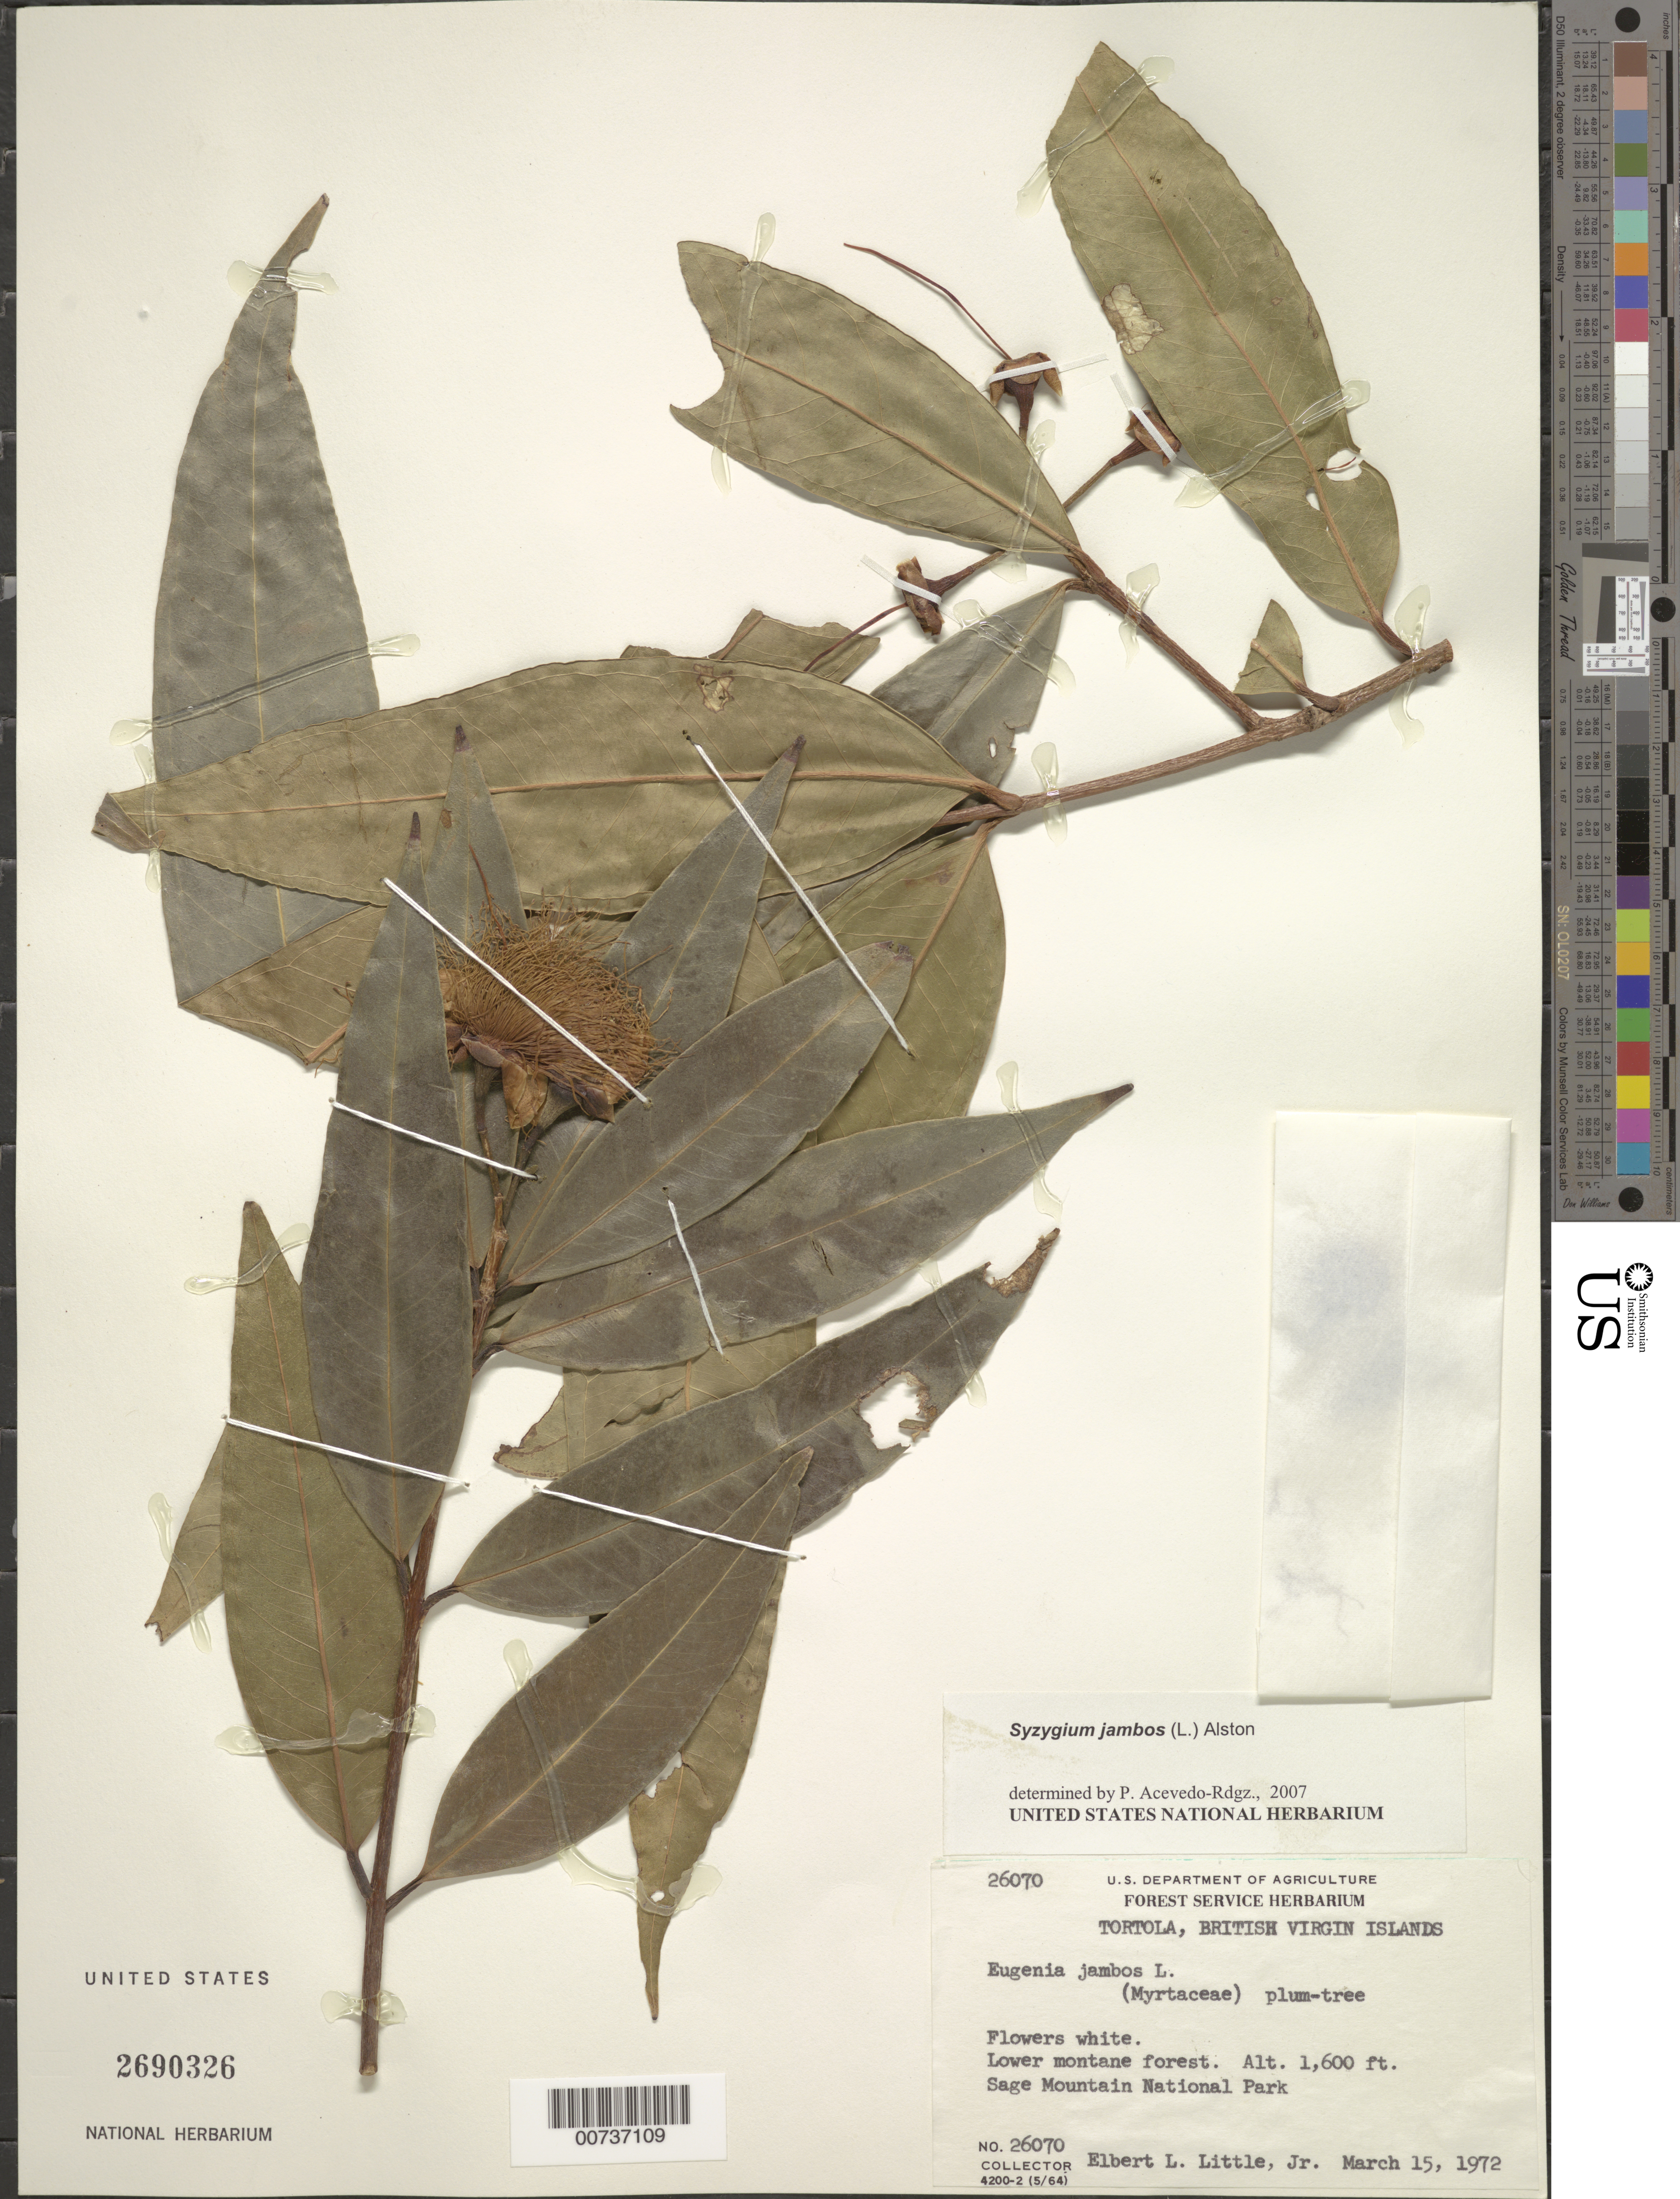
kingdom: Plantae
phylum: Tracheophyta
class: Magnoliopsida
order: Myrtales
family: Myrtaceae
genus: Syzygium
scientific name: Syzygium jambos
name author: (L.) Alston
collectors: E. L. Little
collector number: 26070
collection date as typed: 15 Mar 1972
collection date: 1972-03-15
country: British Virgin Islands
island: Tortola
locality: Sage Mountain National Park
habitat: Lower montane forest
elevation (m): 488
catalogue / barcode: US 2690326